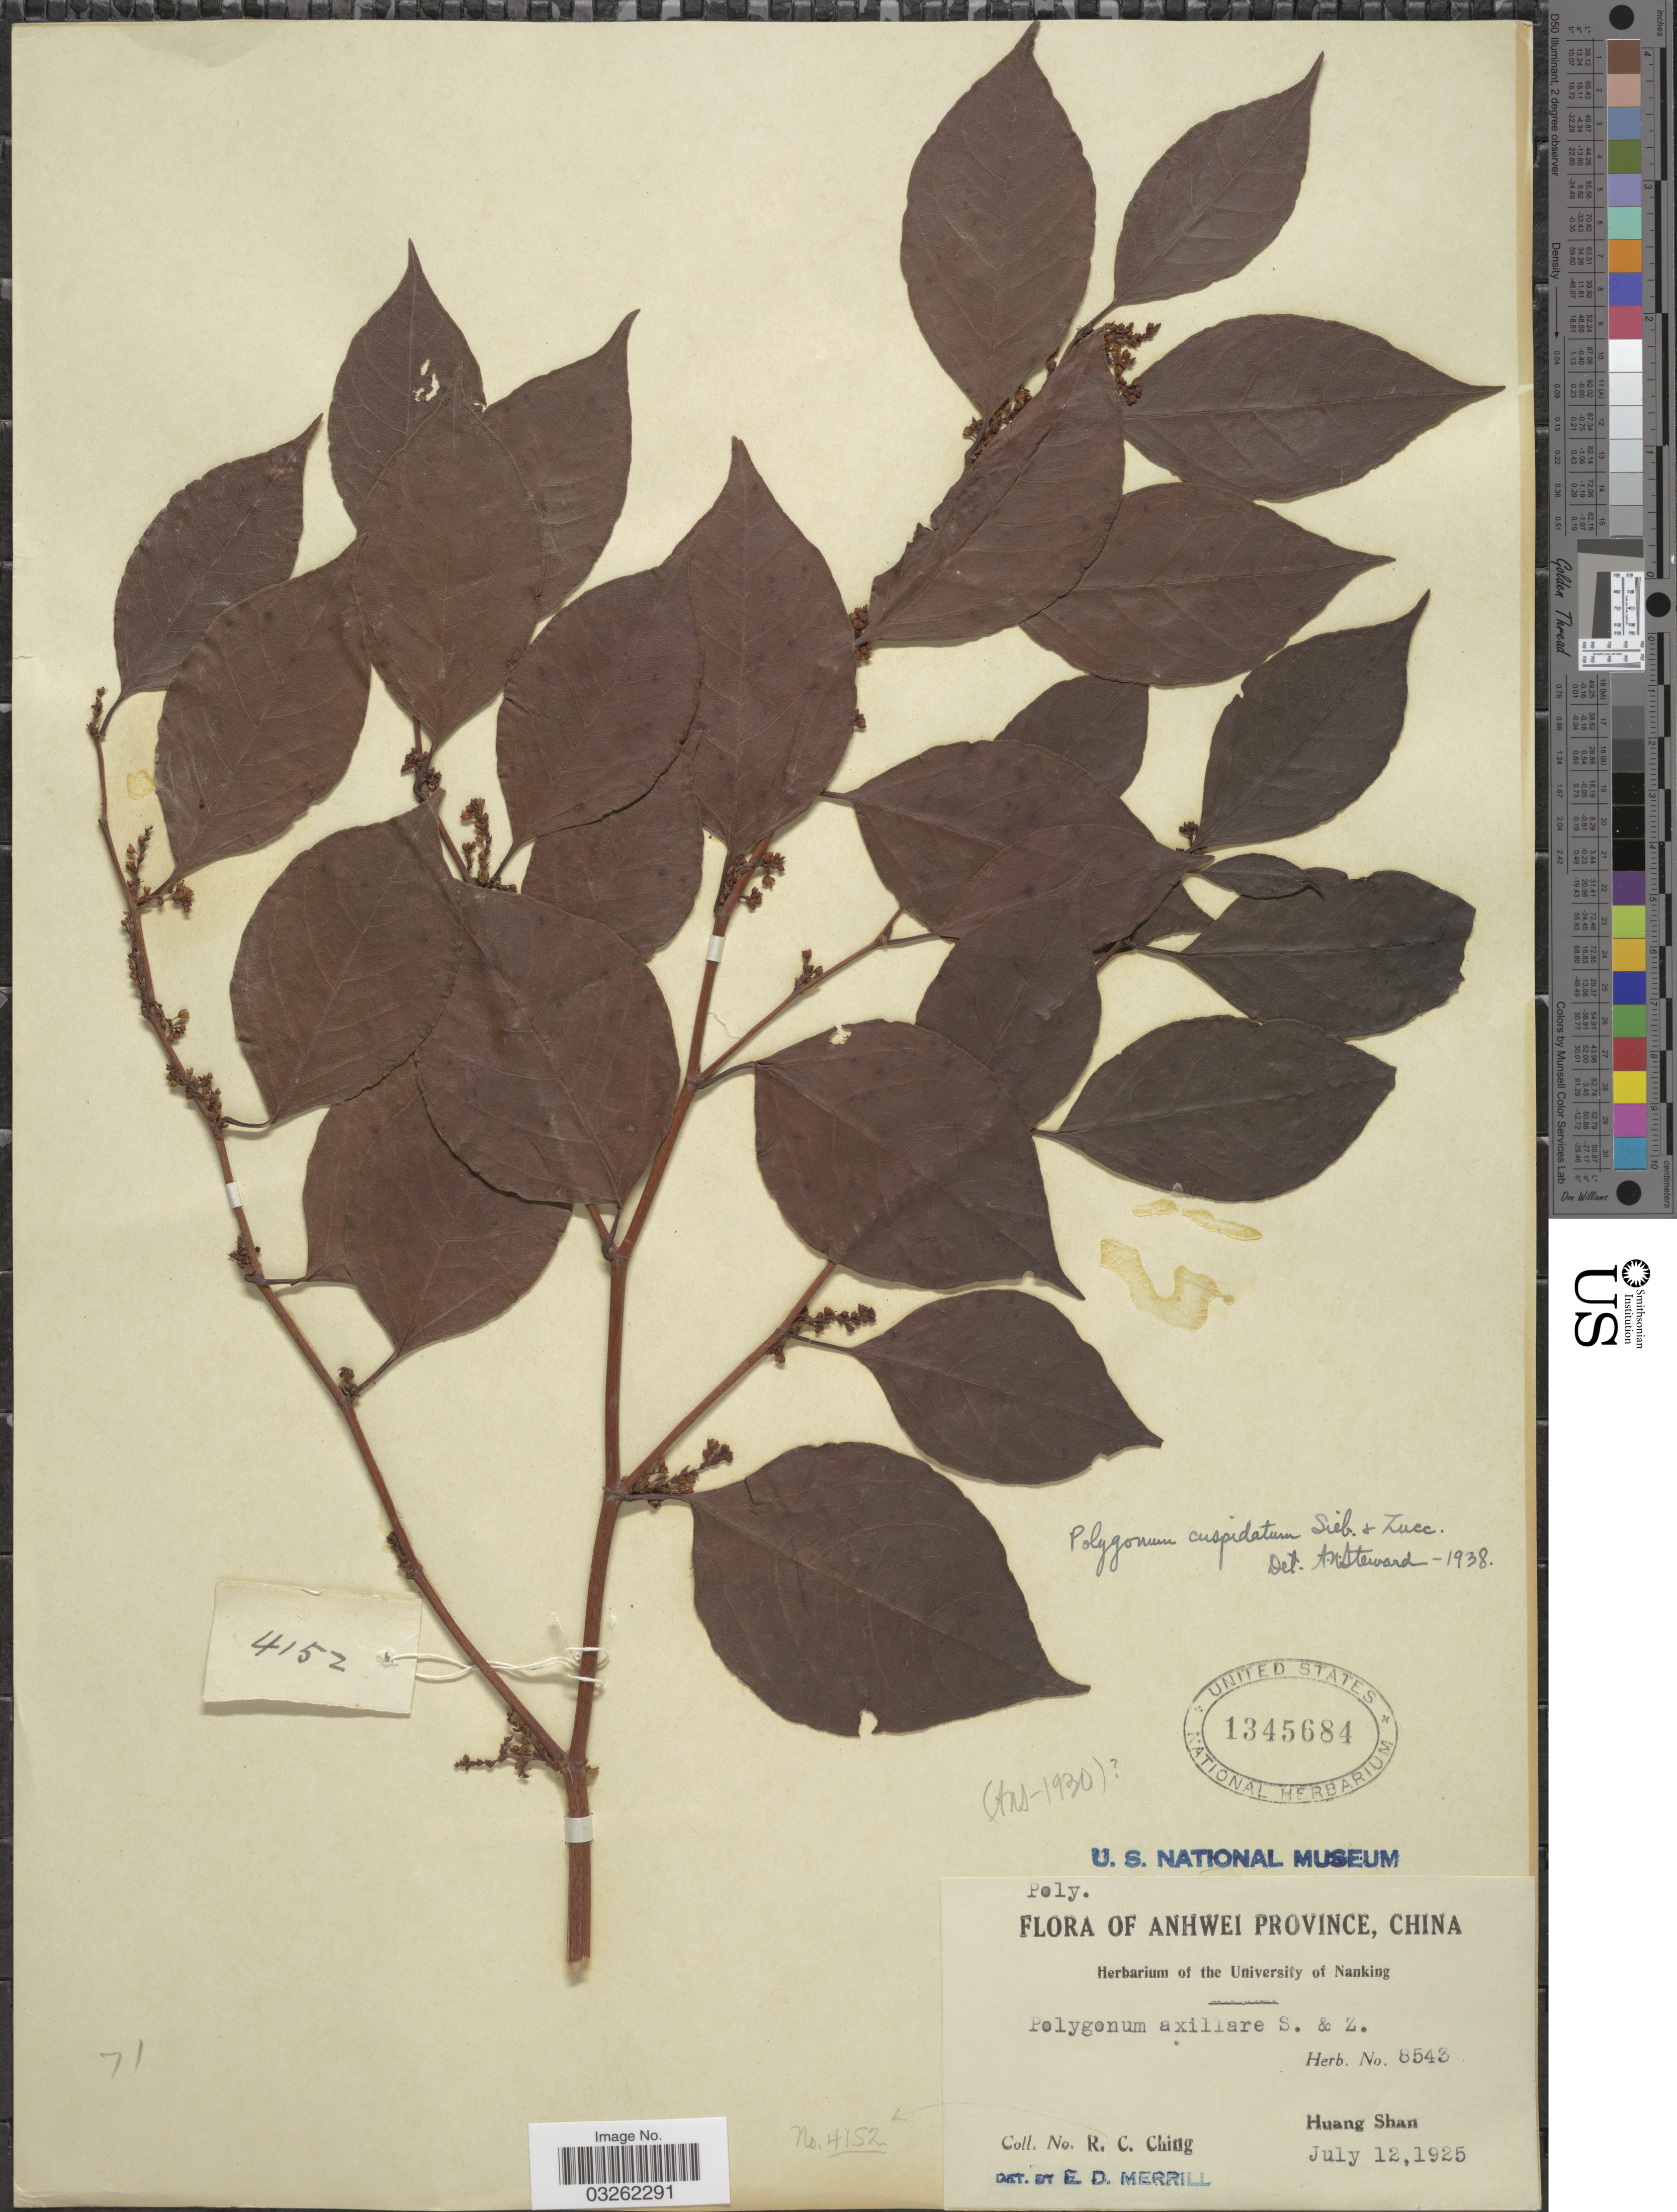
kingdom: Plantae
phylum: Tracheophyta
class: Magnoliopsida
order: Caryophyllales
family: Polygonaceae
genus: Reynoutria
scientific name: Reynoutria sp.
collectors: R. C. Ching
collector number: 8543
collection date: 1925-07-12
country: China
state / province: Anhui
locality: Anhwei Province, Huang Shan.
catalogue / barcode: US 1345684